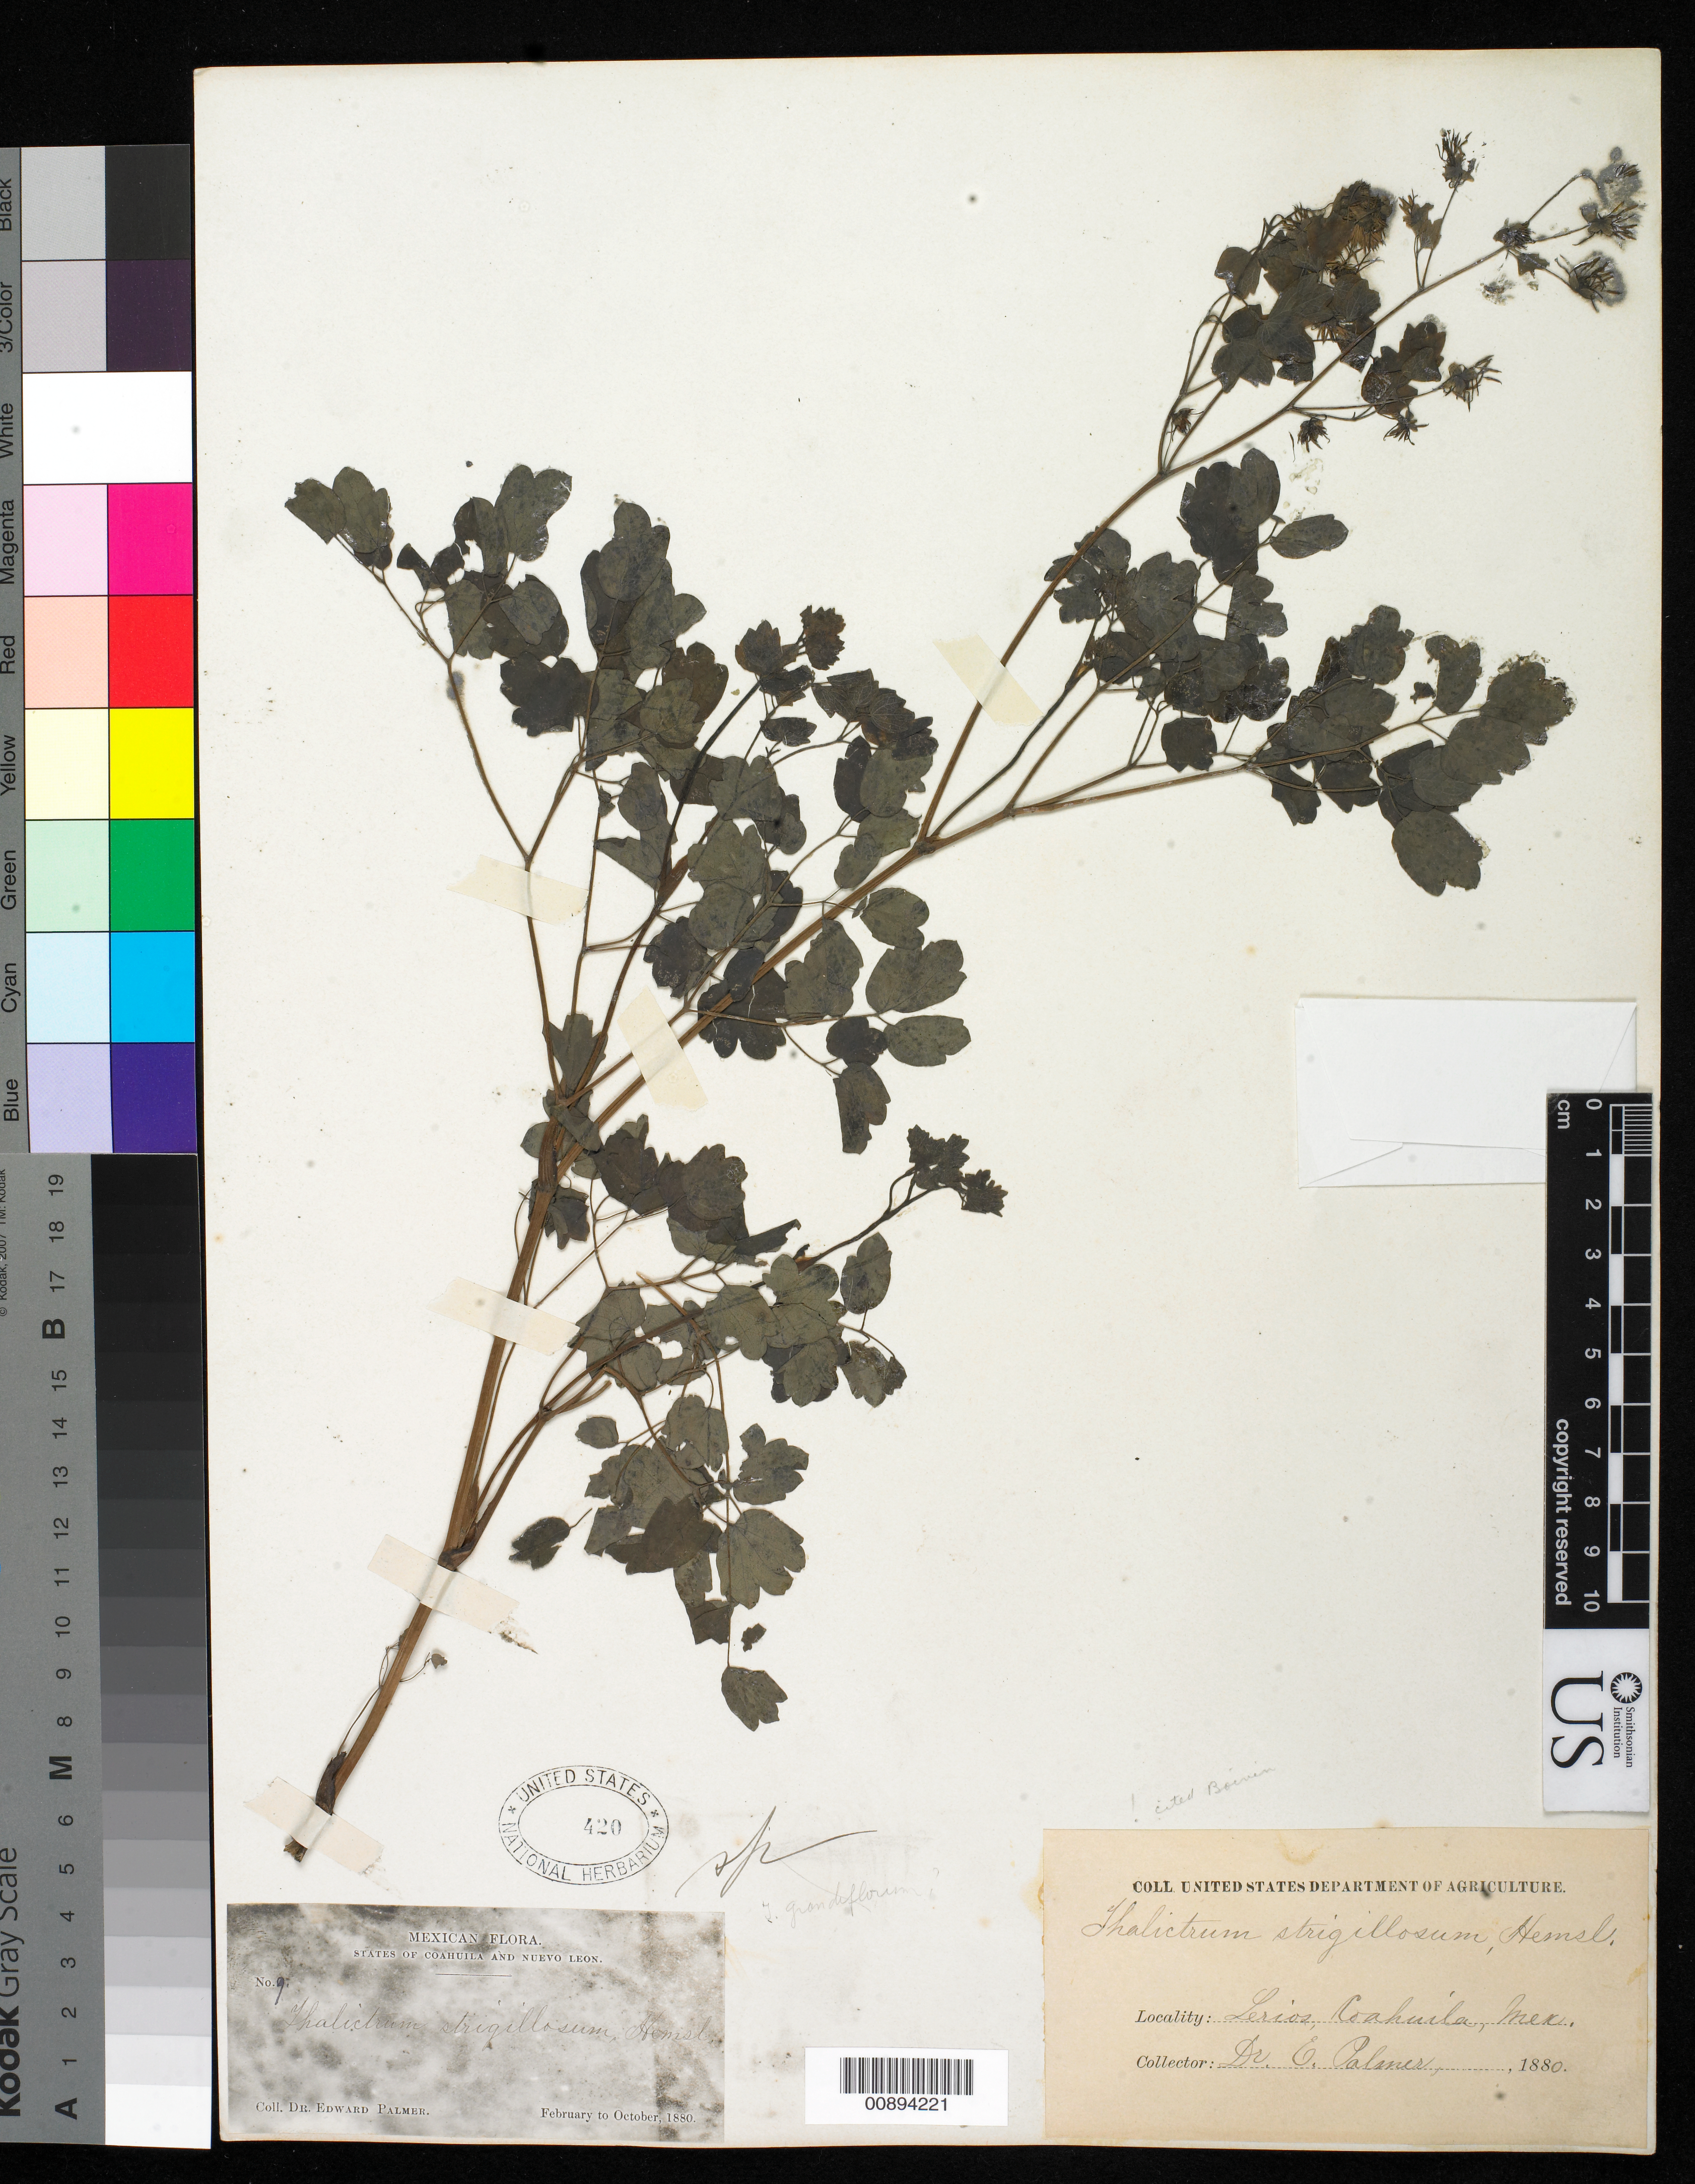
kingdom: Plantae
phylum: Tracheophyta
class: Magnoliopsida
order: Ranunculales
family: Ranunculaceae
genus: Thalictrum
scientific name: Thalictrum strigillosum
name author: Hemsl.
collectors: E. Palmer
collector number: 9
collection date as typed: Feb 1880 to -- Oct 1880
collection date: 1880-02/1880-10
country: Mexico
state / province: Coahuila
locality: Lerios, Coahuila.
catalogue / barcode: US 420